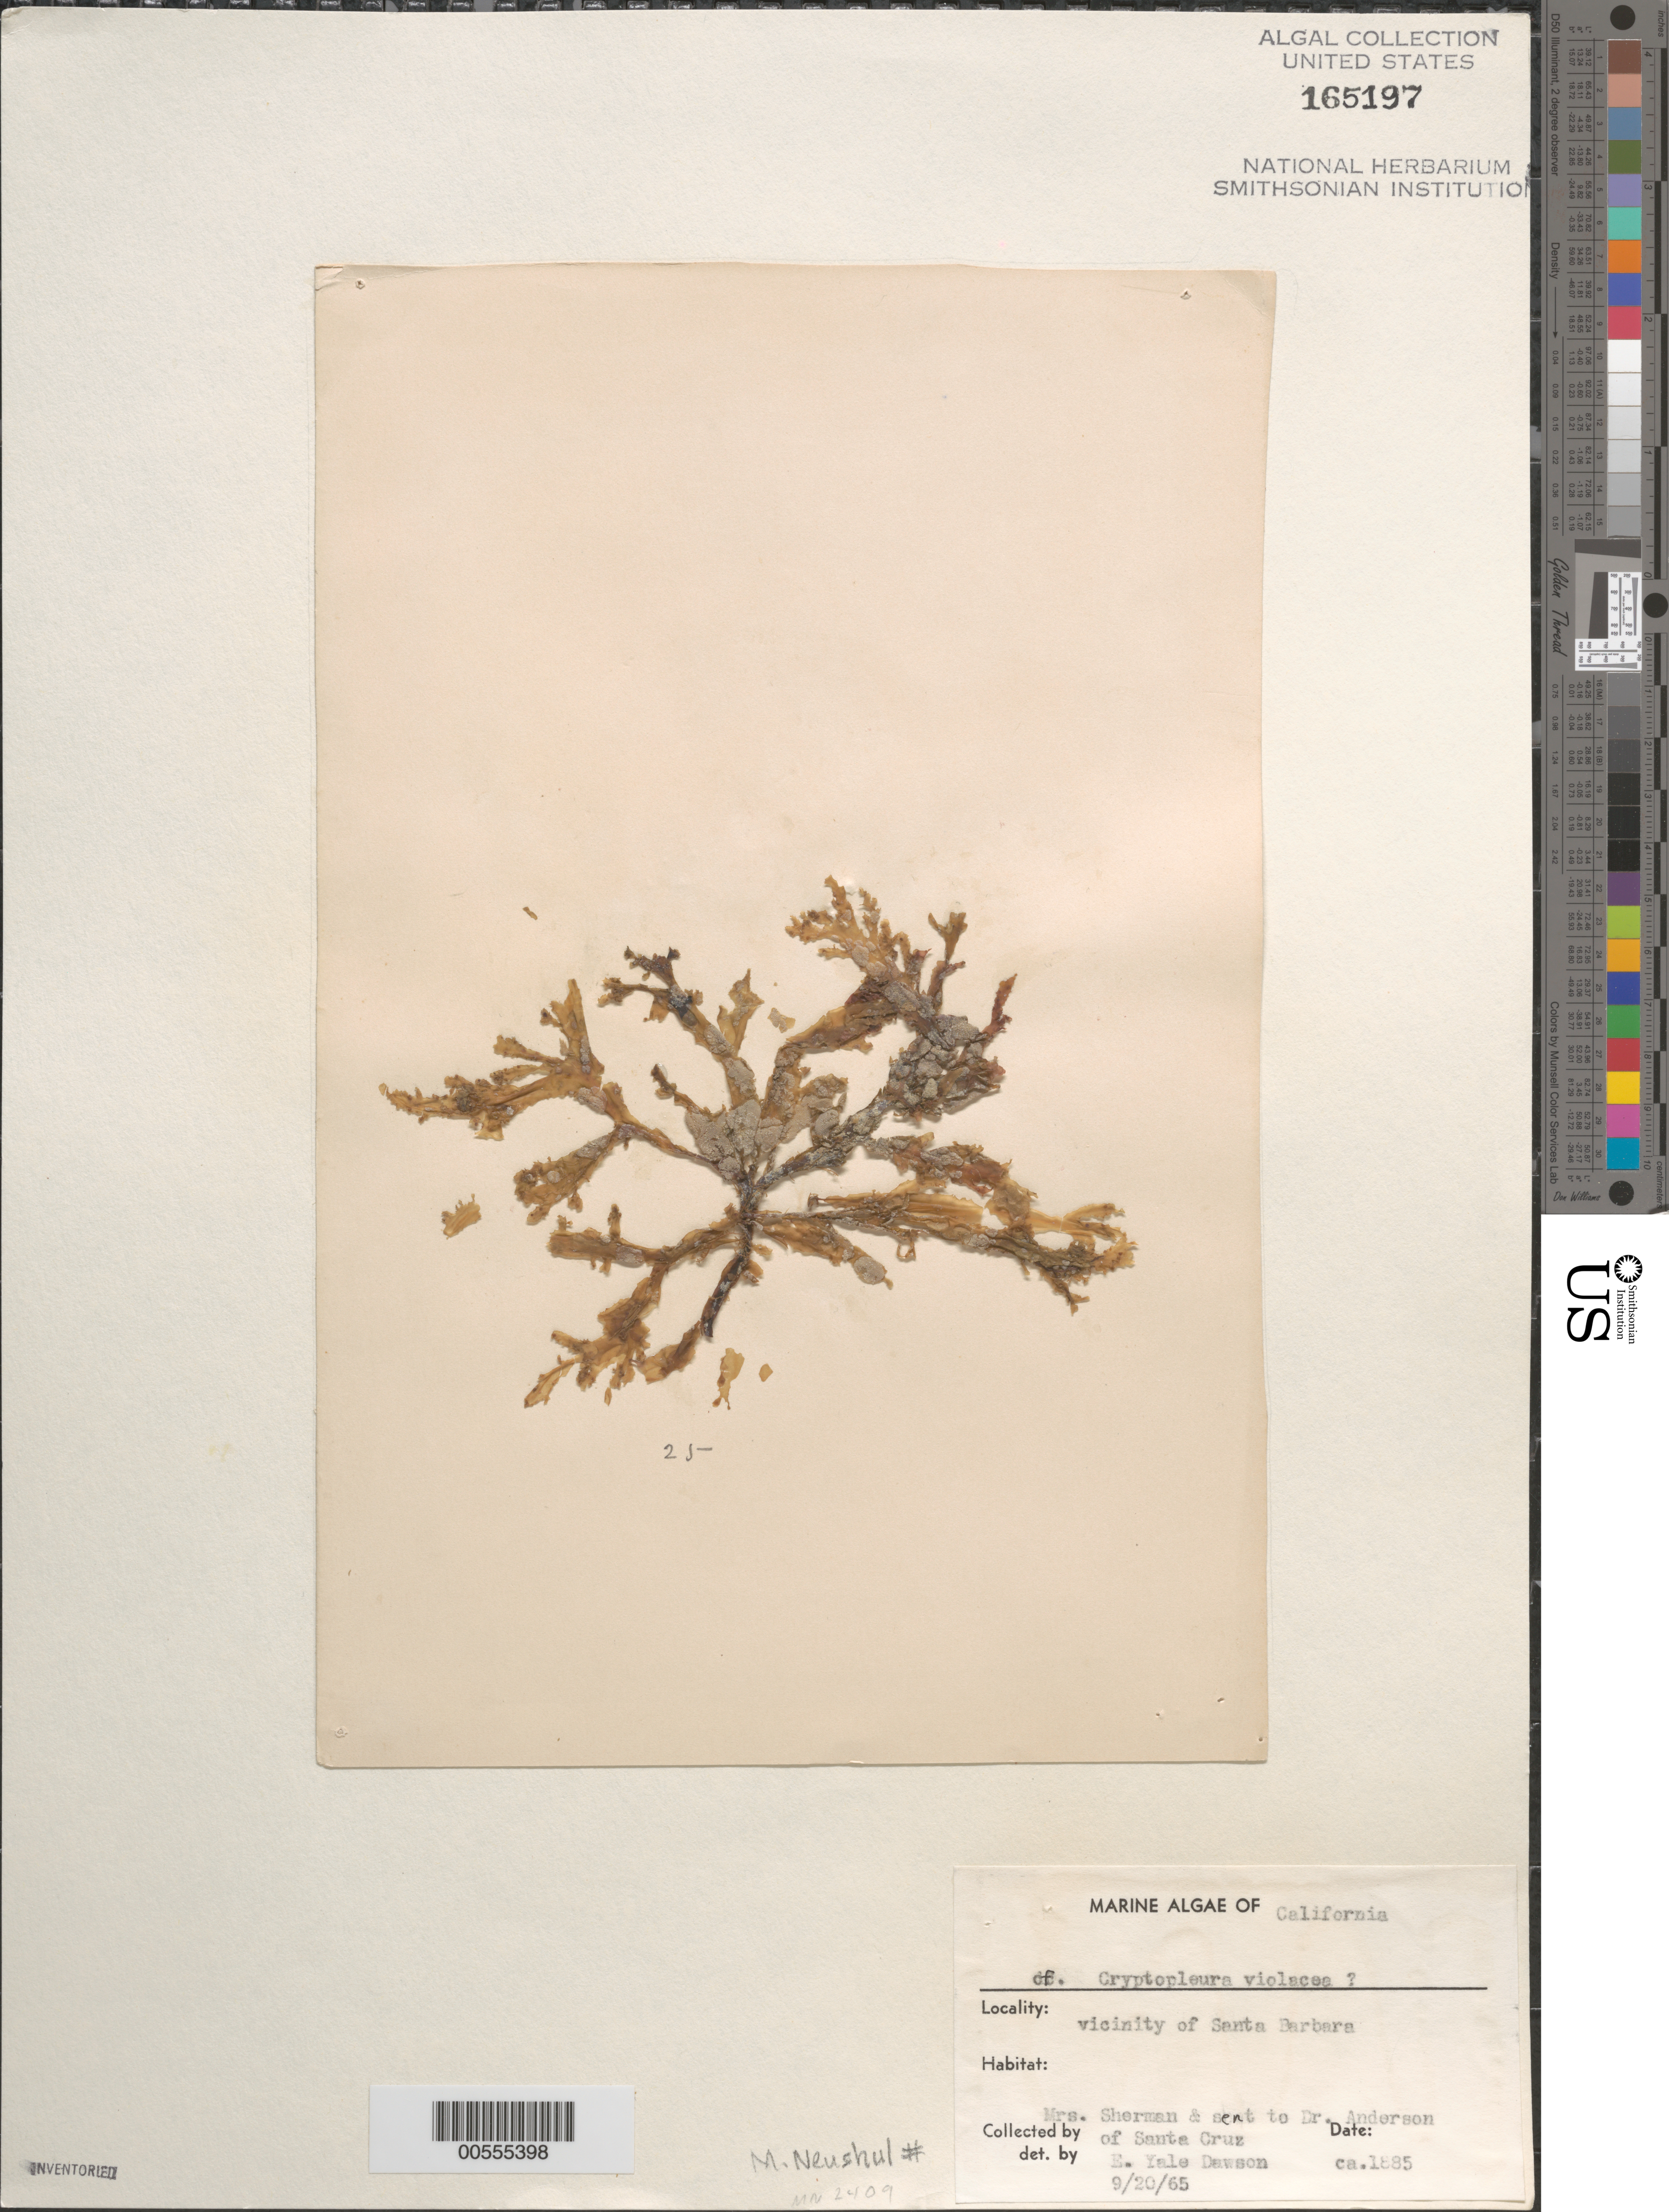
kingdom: Plantae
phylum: Rhodophyta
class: Florideophyceae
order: Ceramiales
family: Delesseriaceae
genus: Cryptopleura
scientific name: Cryptopleura violacea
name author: (J. Ag.) Kylin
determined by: Dawson, E. Y.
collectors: M. Sherman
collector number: Neushul 2409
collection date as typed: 1885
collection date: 1885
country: United States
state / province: California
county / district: Santa Barbara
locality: Santa Barbara area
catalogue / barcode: US 165197